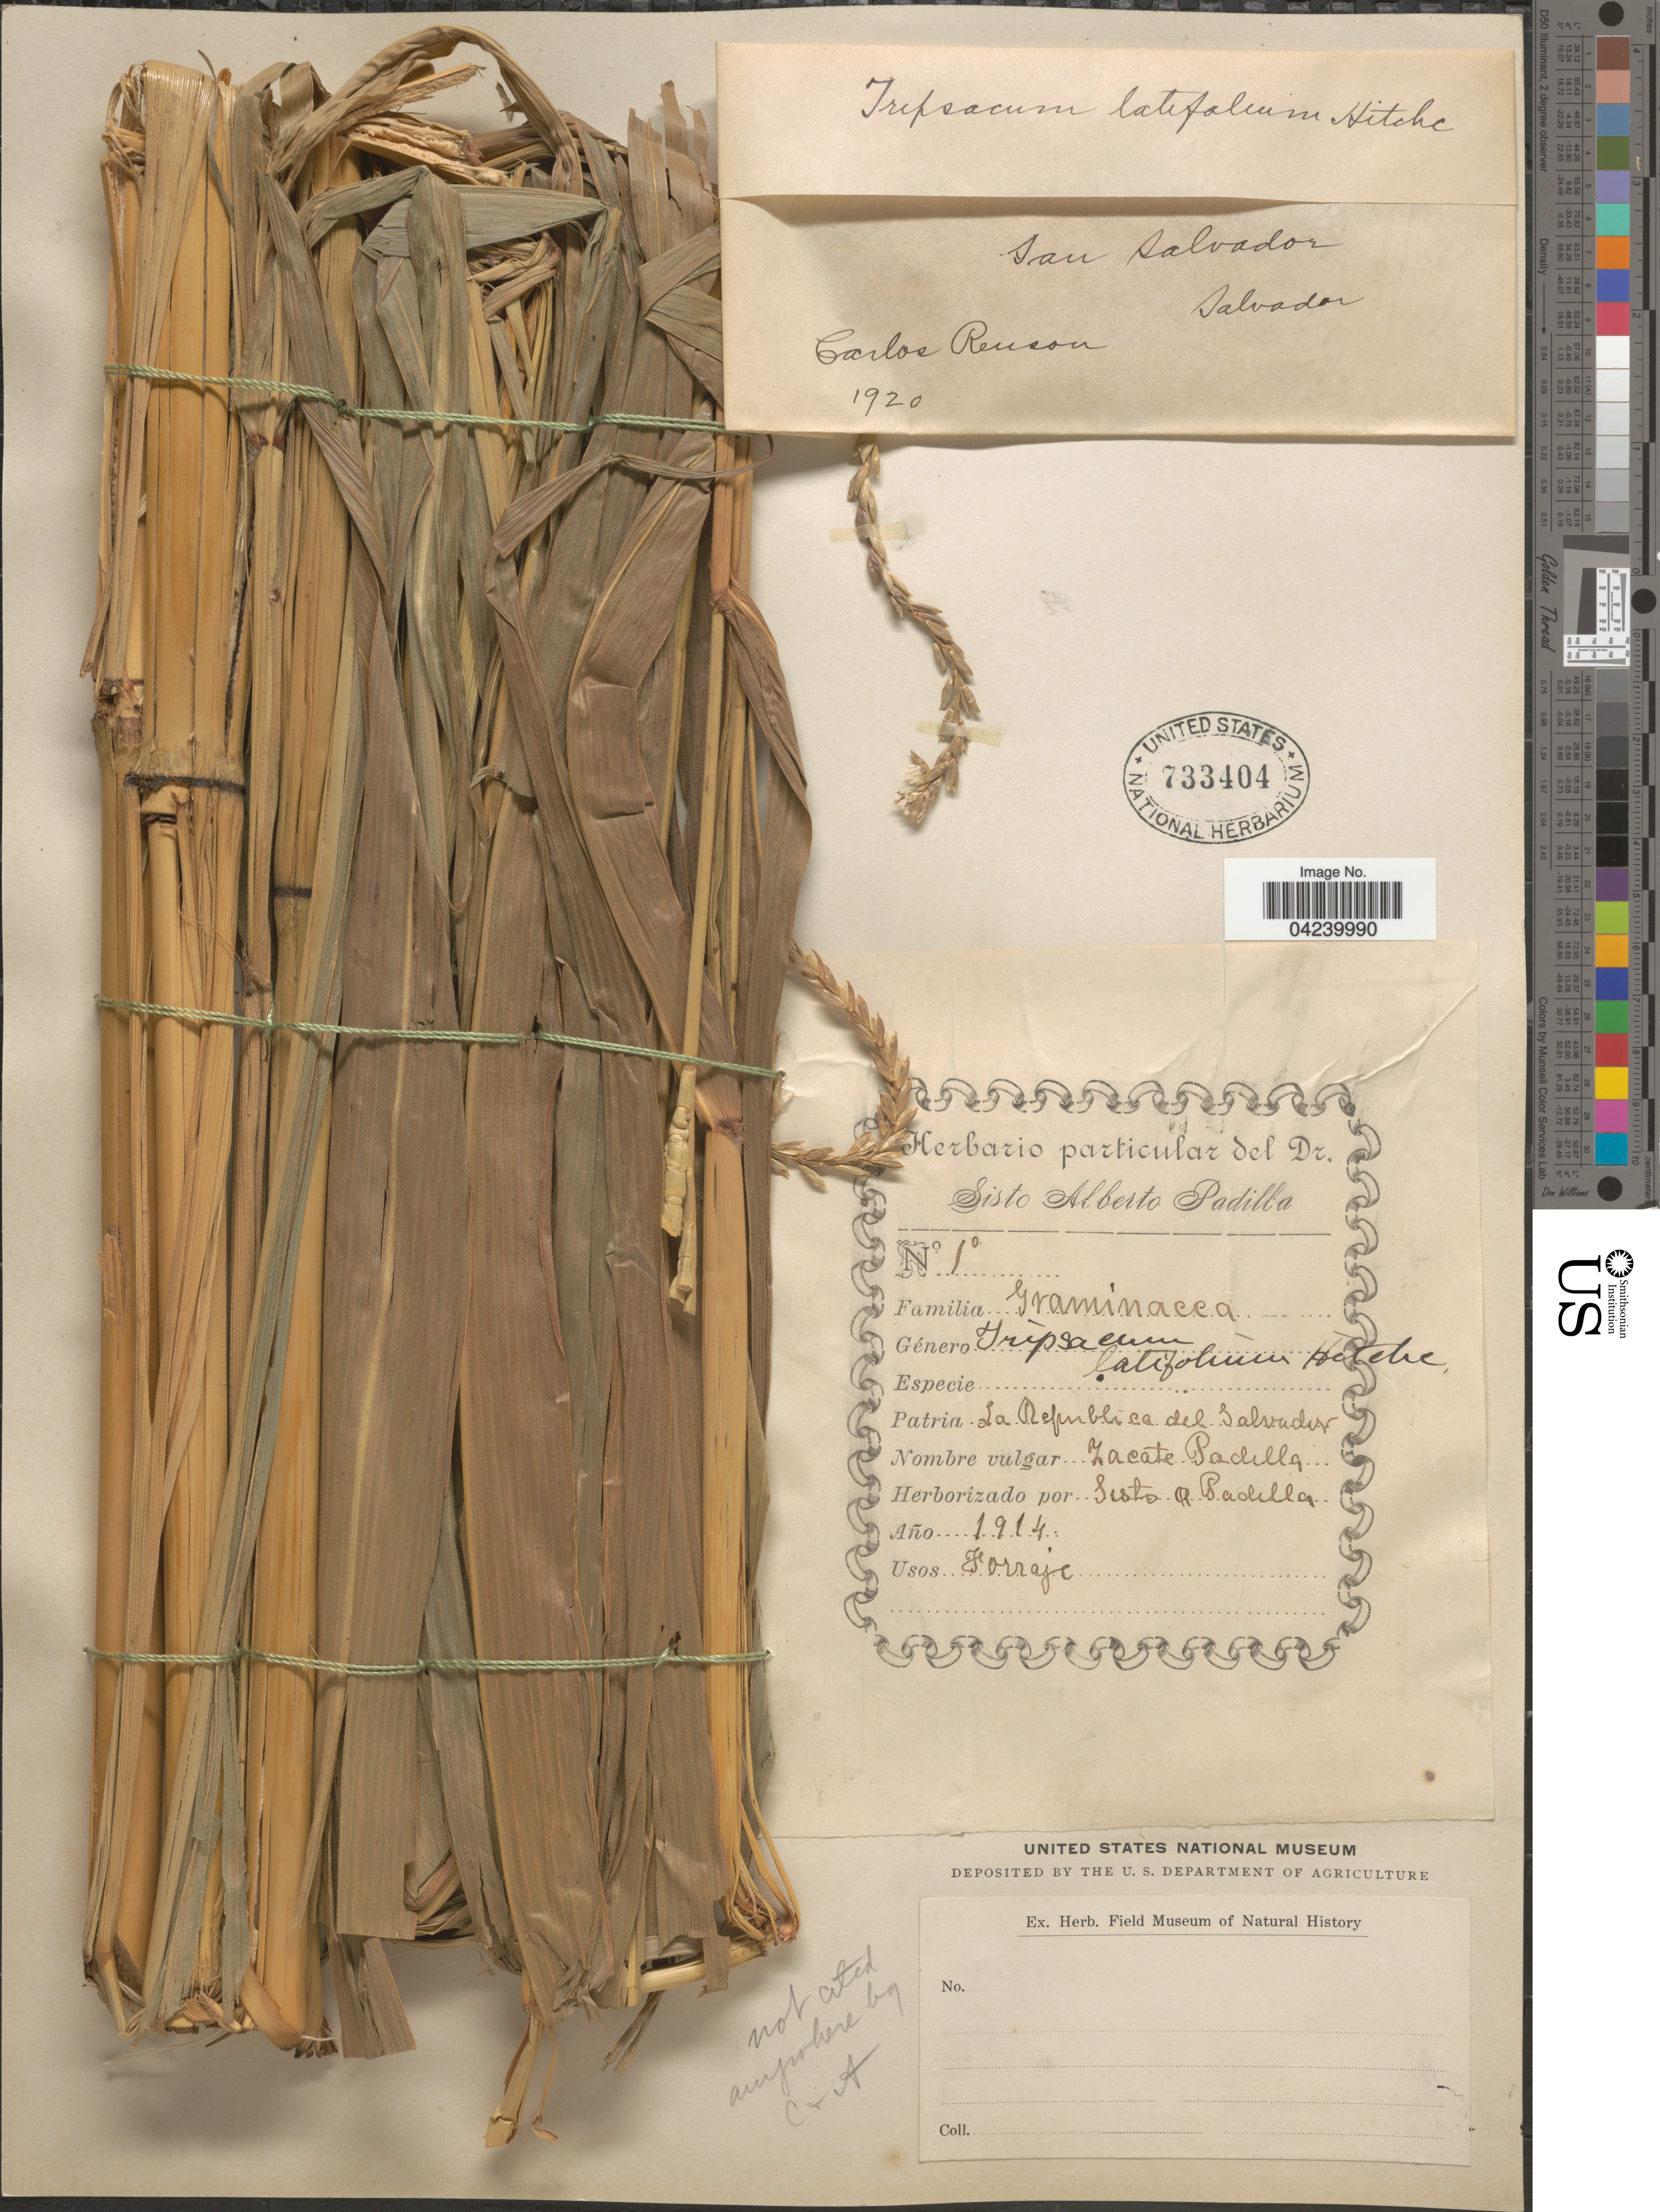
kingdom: Plantae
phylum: Tracheophyta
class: Liliopsida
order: Poales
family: Poaceae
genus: Tripsacum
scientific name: Tripsacum laxum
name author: Nash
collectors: C. Renson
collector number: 1?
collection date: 1914/1920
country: El Salvador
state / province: San Salvador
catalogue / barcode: US 733404